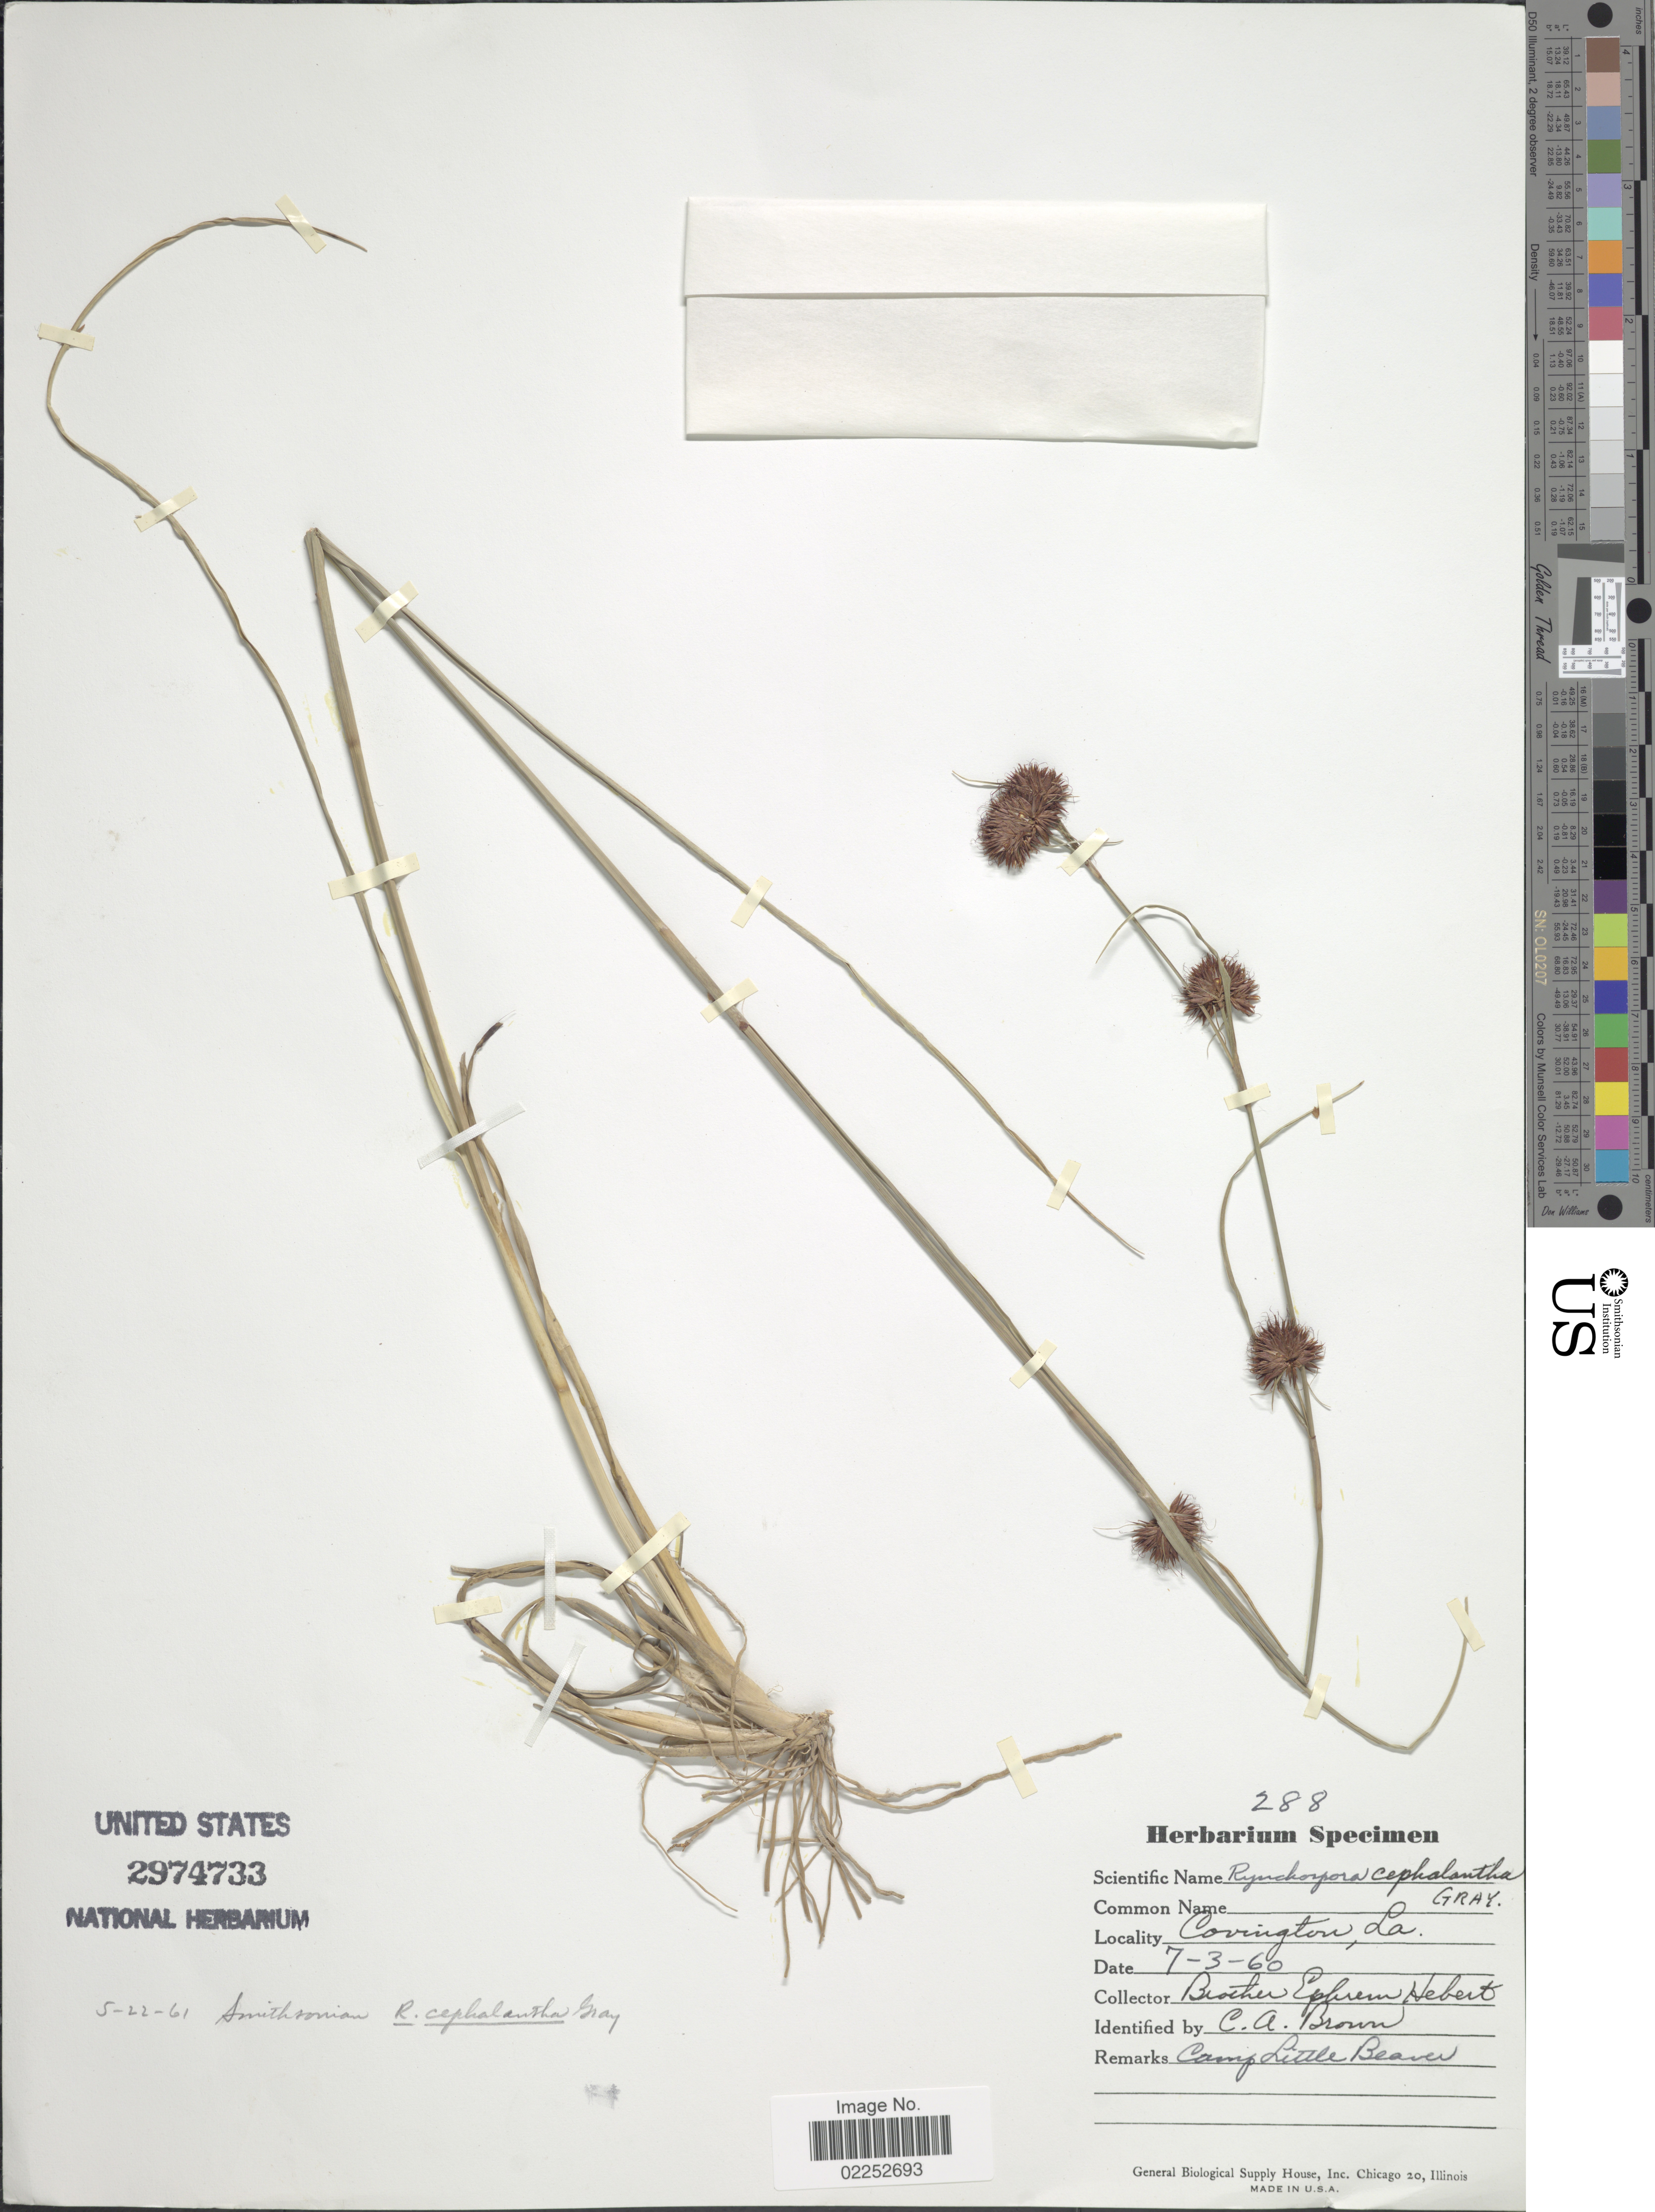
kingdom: Plantae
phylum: Tracheophyta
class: Liliopsida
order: Poales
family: Cyperaceae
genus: Rhynchospora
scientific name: Rhynchospora cephalantha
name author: A. Gray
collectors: E. Hebert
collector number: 288?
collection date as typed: Transcribed d/m/y: 3/7/60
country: United States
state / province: Louisiana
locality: Covington, Camp Little Beaver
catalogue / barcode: US 2974733